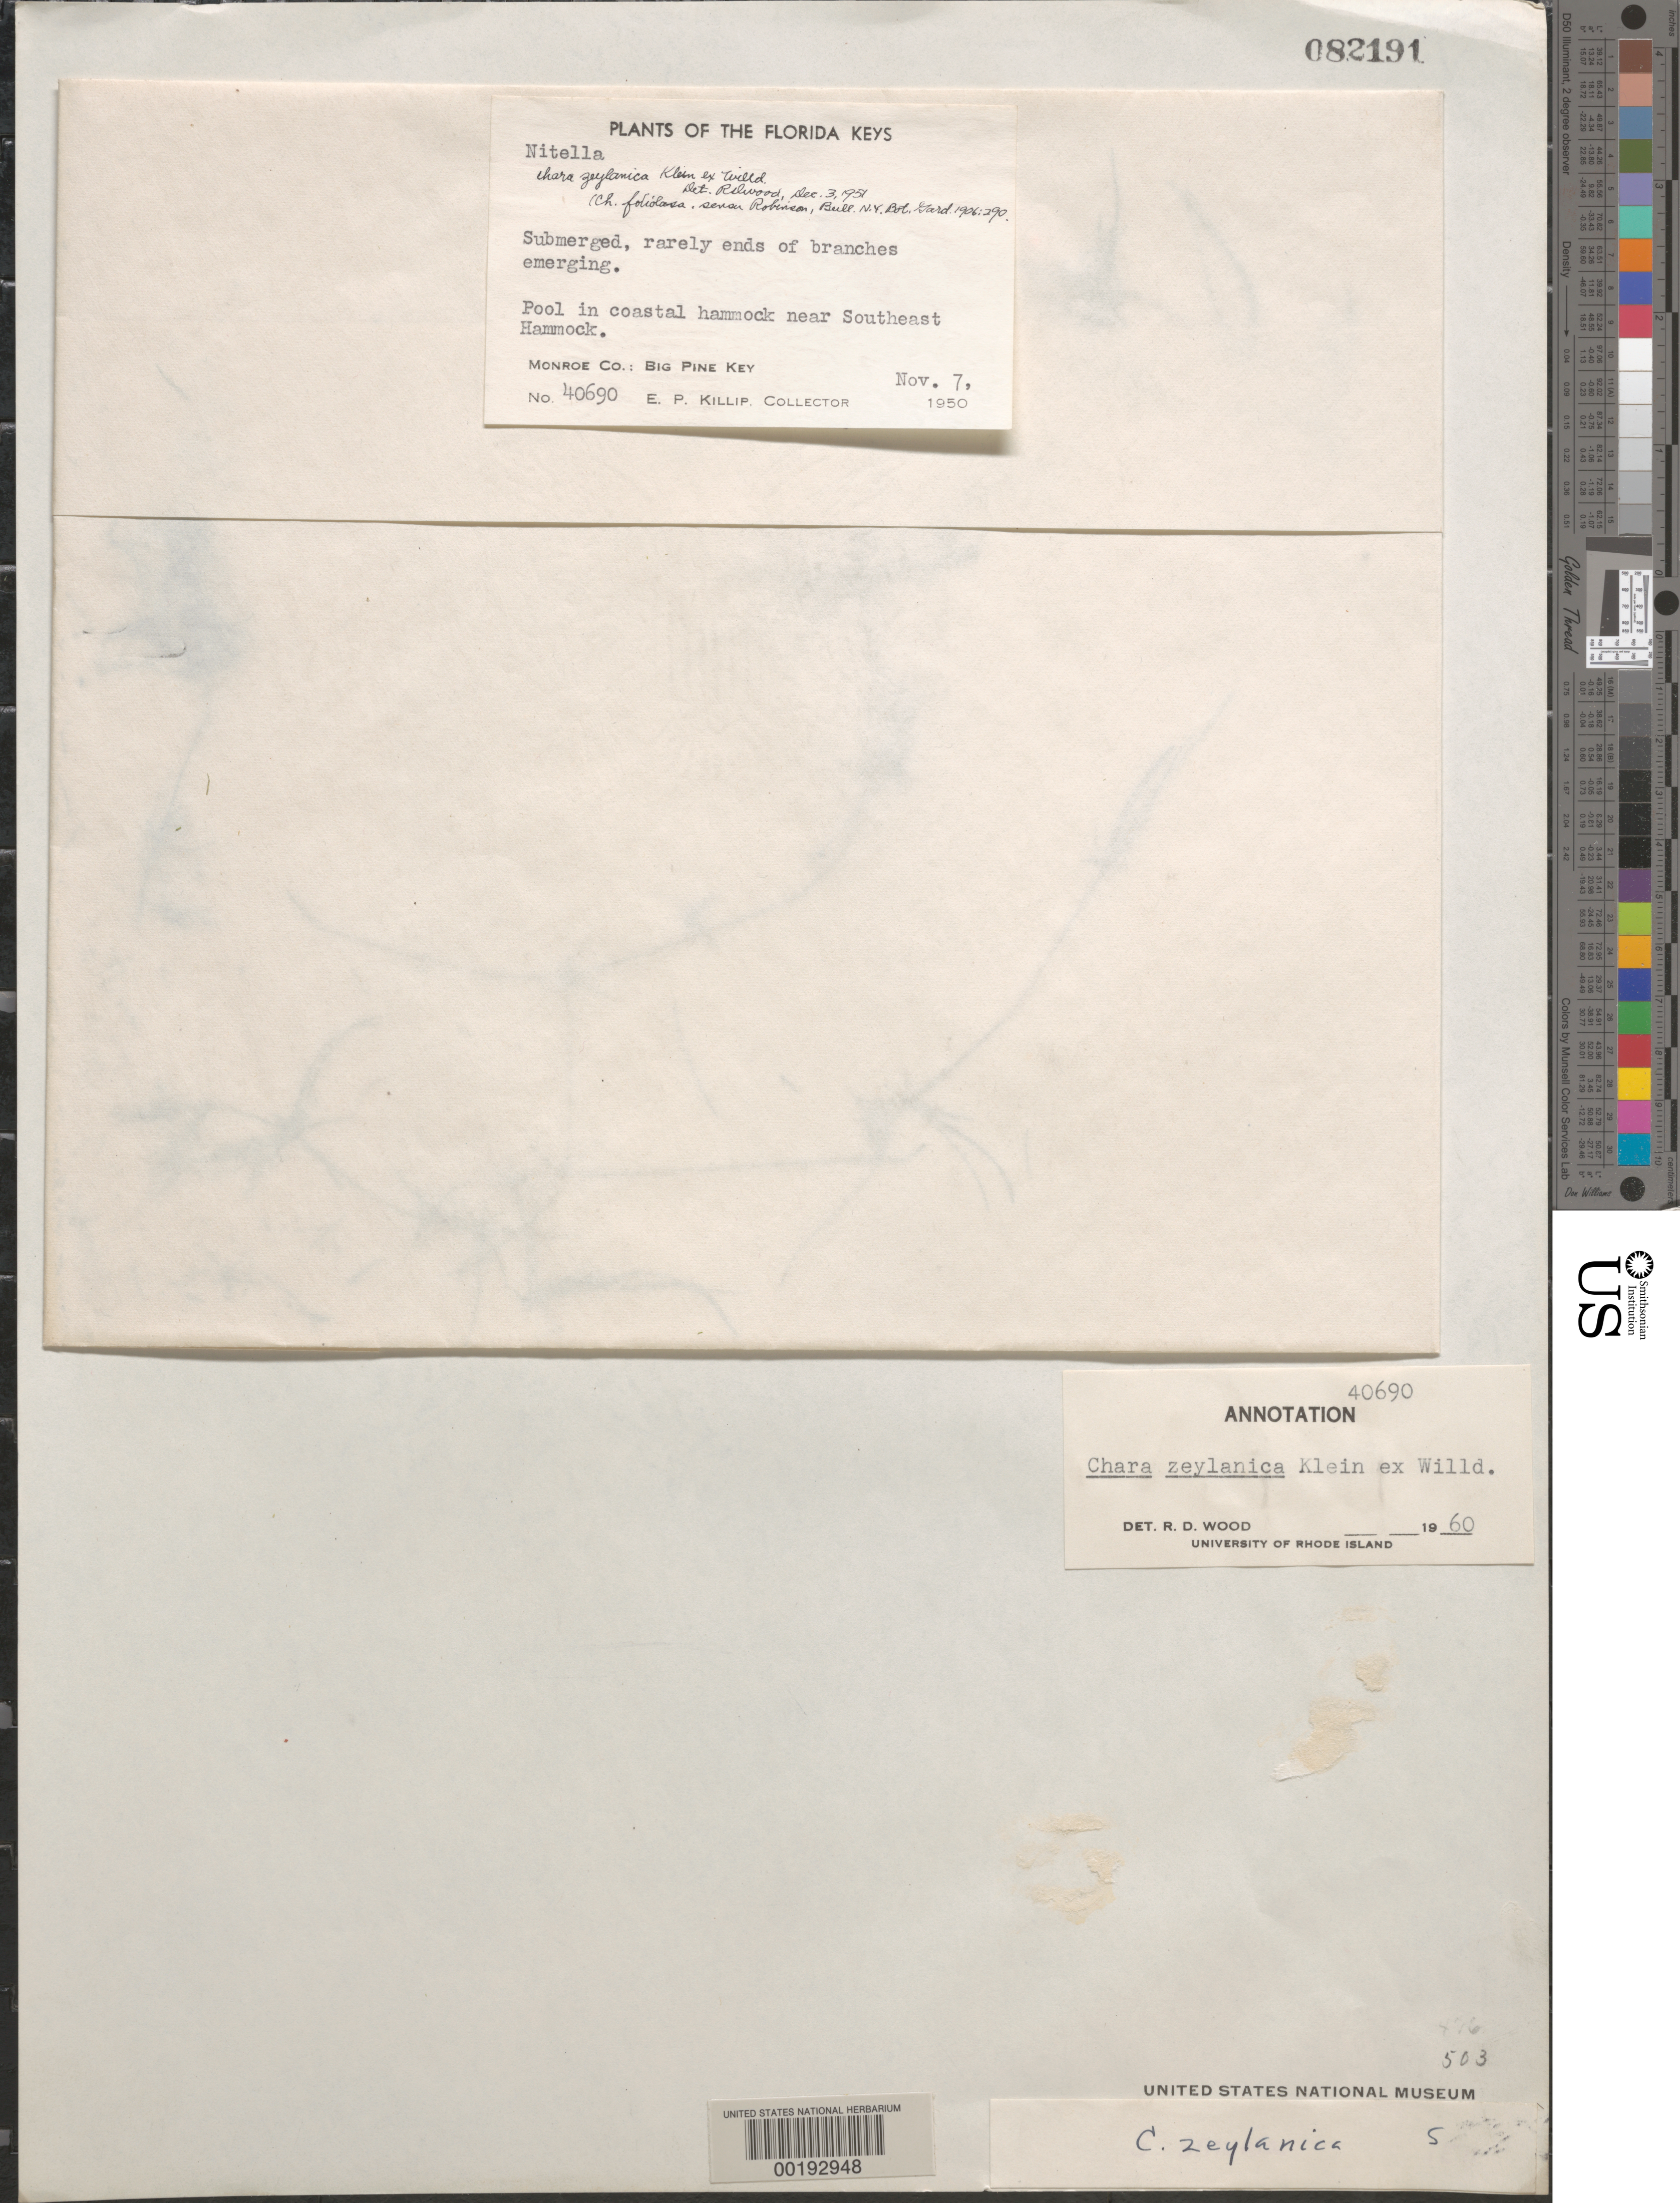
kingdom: Plantae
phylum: Charophyta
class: Charophyceae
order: Charales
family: Characeae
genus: Chara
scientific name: Chara zeylanica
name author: J.G. Klein ex Willd.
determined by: Wood, R. D.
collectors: E. P. Killip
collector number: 40690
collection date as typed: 07 Nov 1950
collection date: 1950-11-07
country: United States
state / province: Florida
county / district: Monroe County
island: Big Pine Key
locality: Near Southeast Hammock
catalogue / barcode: US 82191